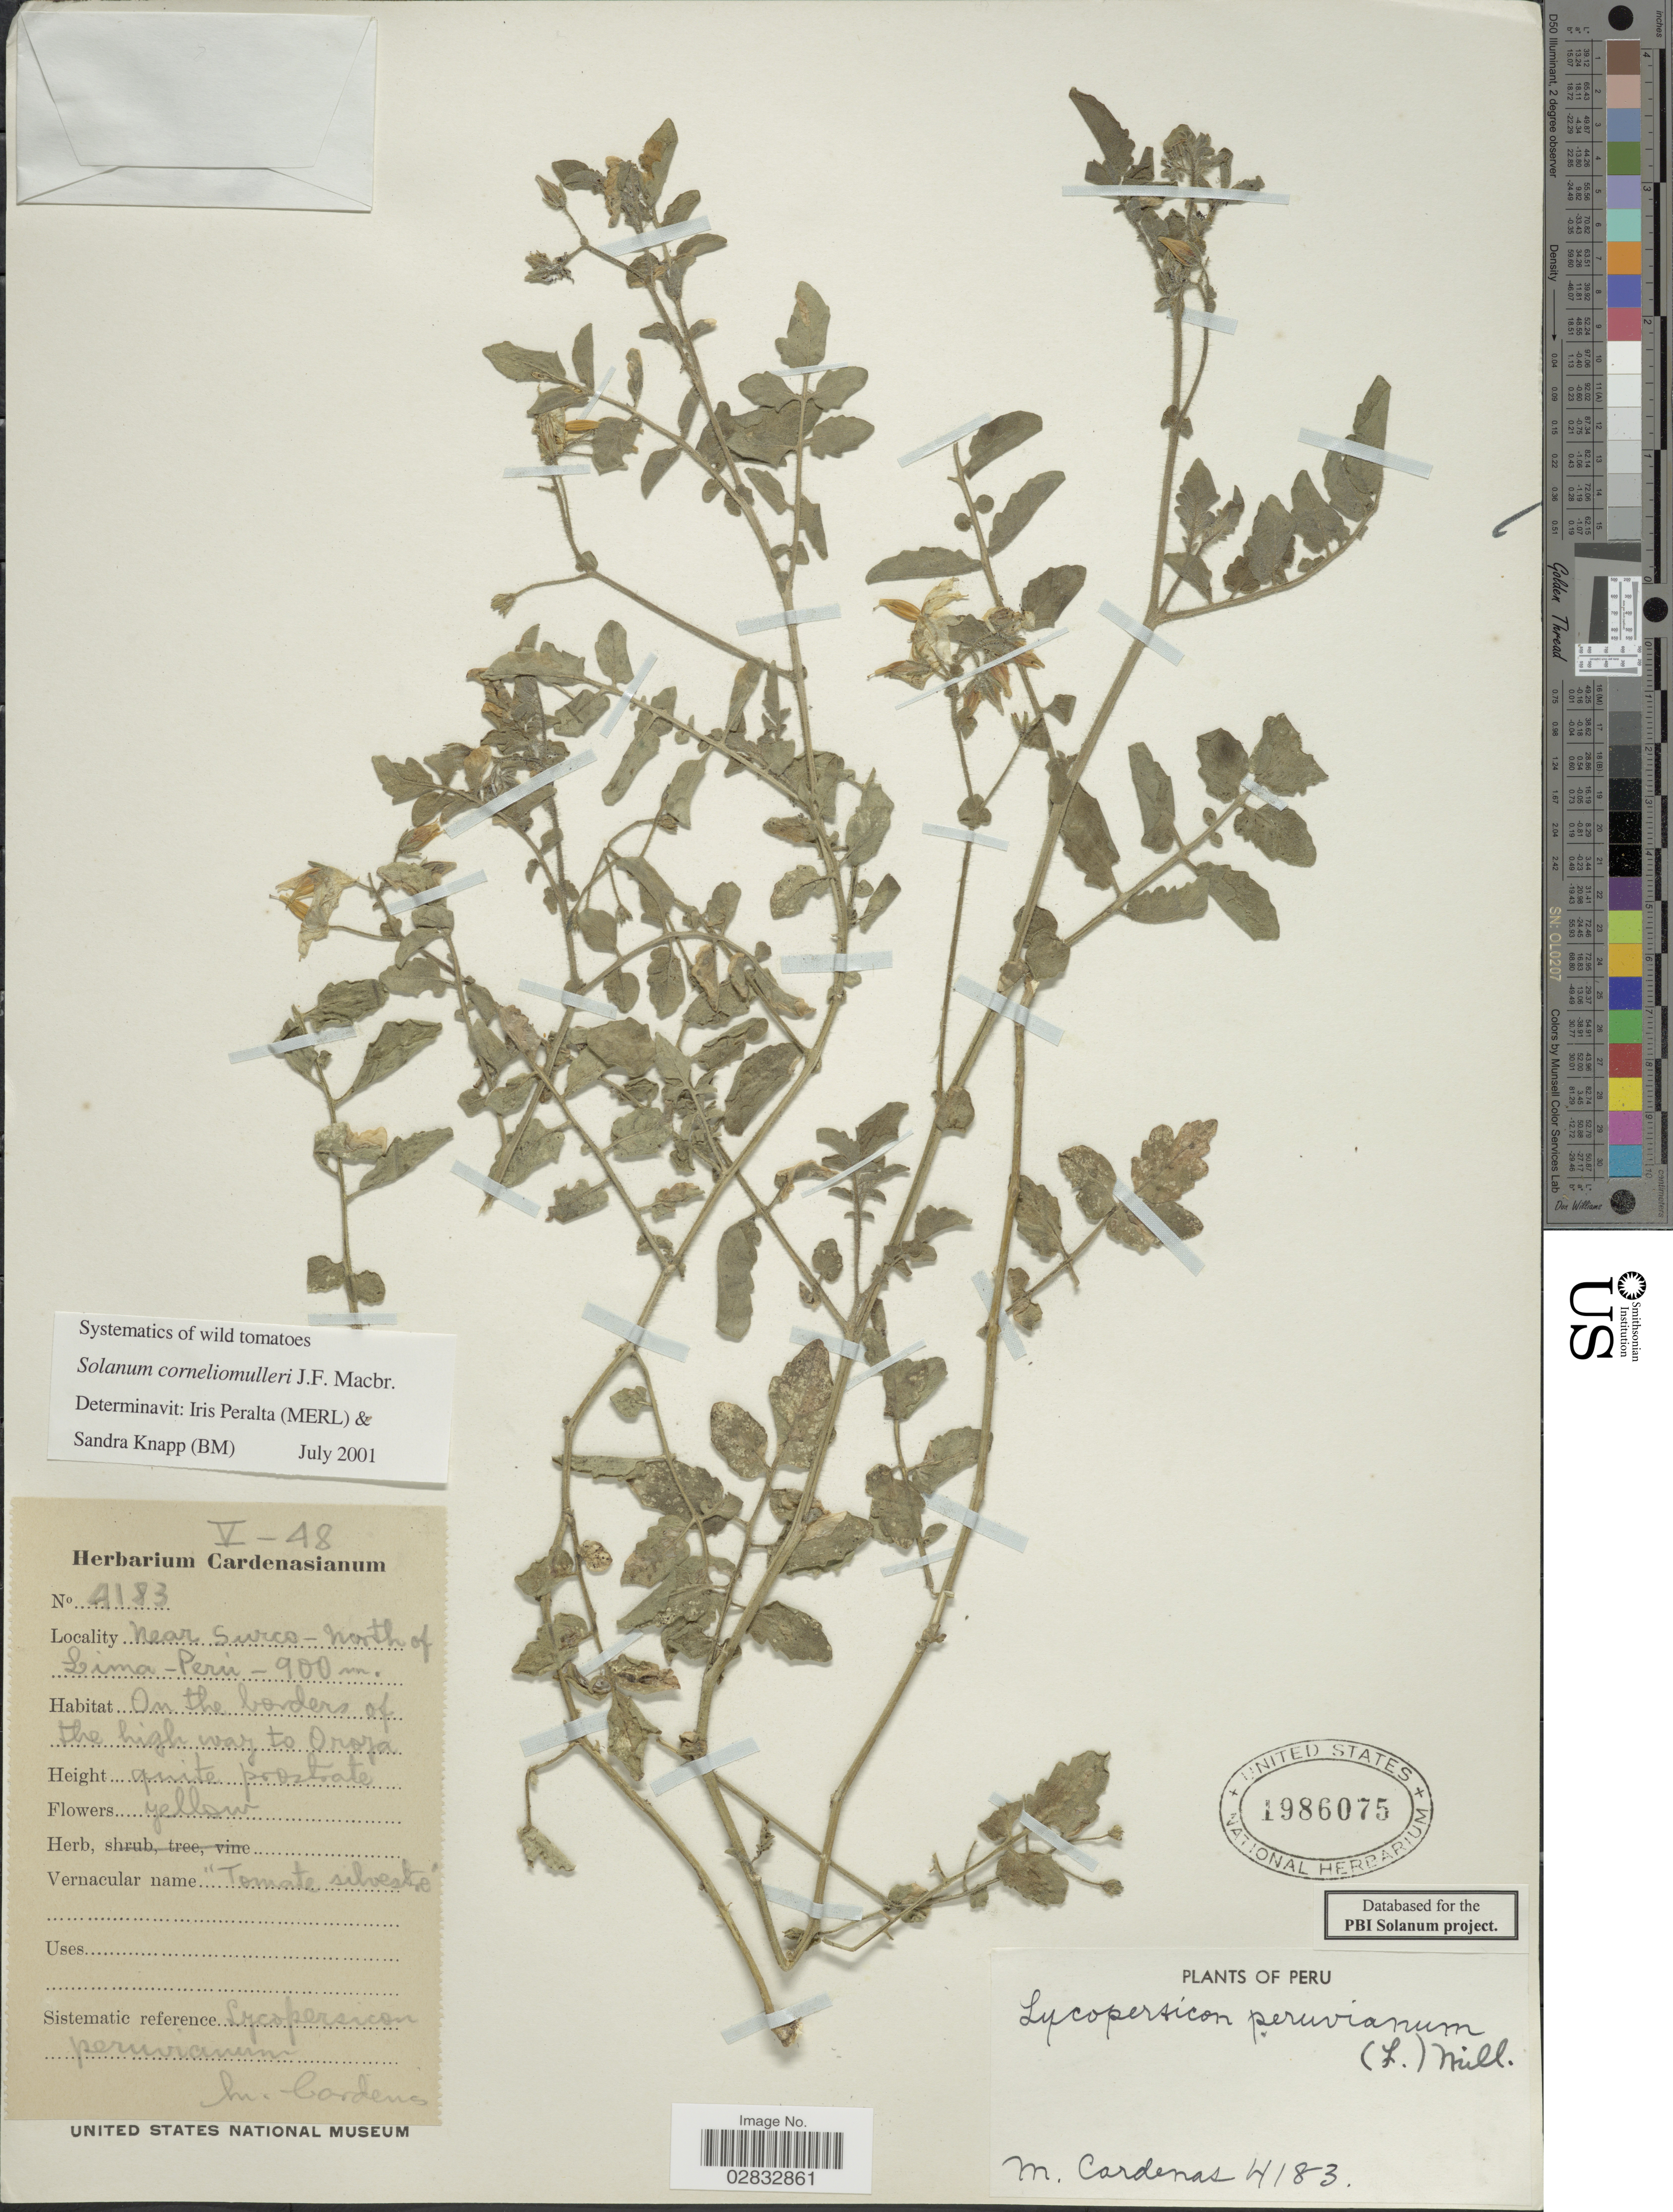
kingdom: Plantae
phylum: Tracheophyta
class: Magnoliopsida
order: Solanales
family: Solanaceae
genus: Solanum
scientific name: Solanum corneliomulleri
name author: J.F. Macbr.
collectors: M. Cárdenas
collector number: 4183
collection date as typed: Transcribed d/m/y: /5/48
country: Peru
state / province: Lima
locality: Near Surco- north of Lima. On the borders of the high way to Oroja.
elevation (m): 900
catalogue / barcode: US 1986075